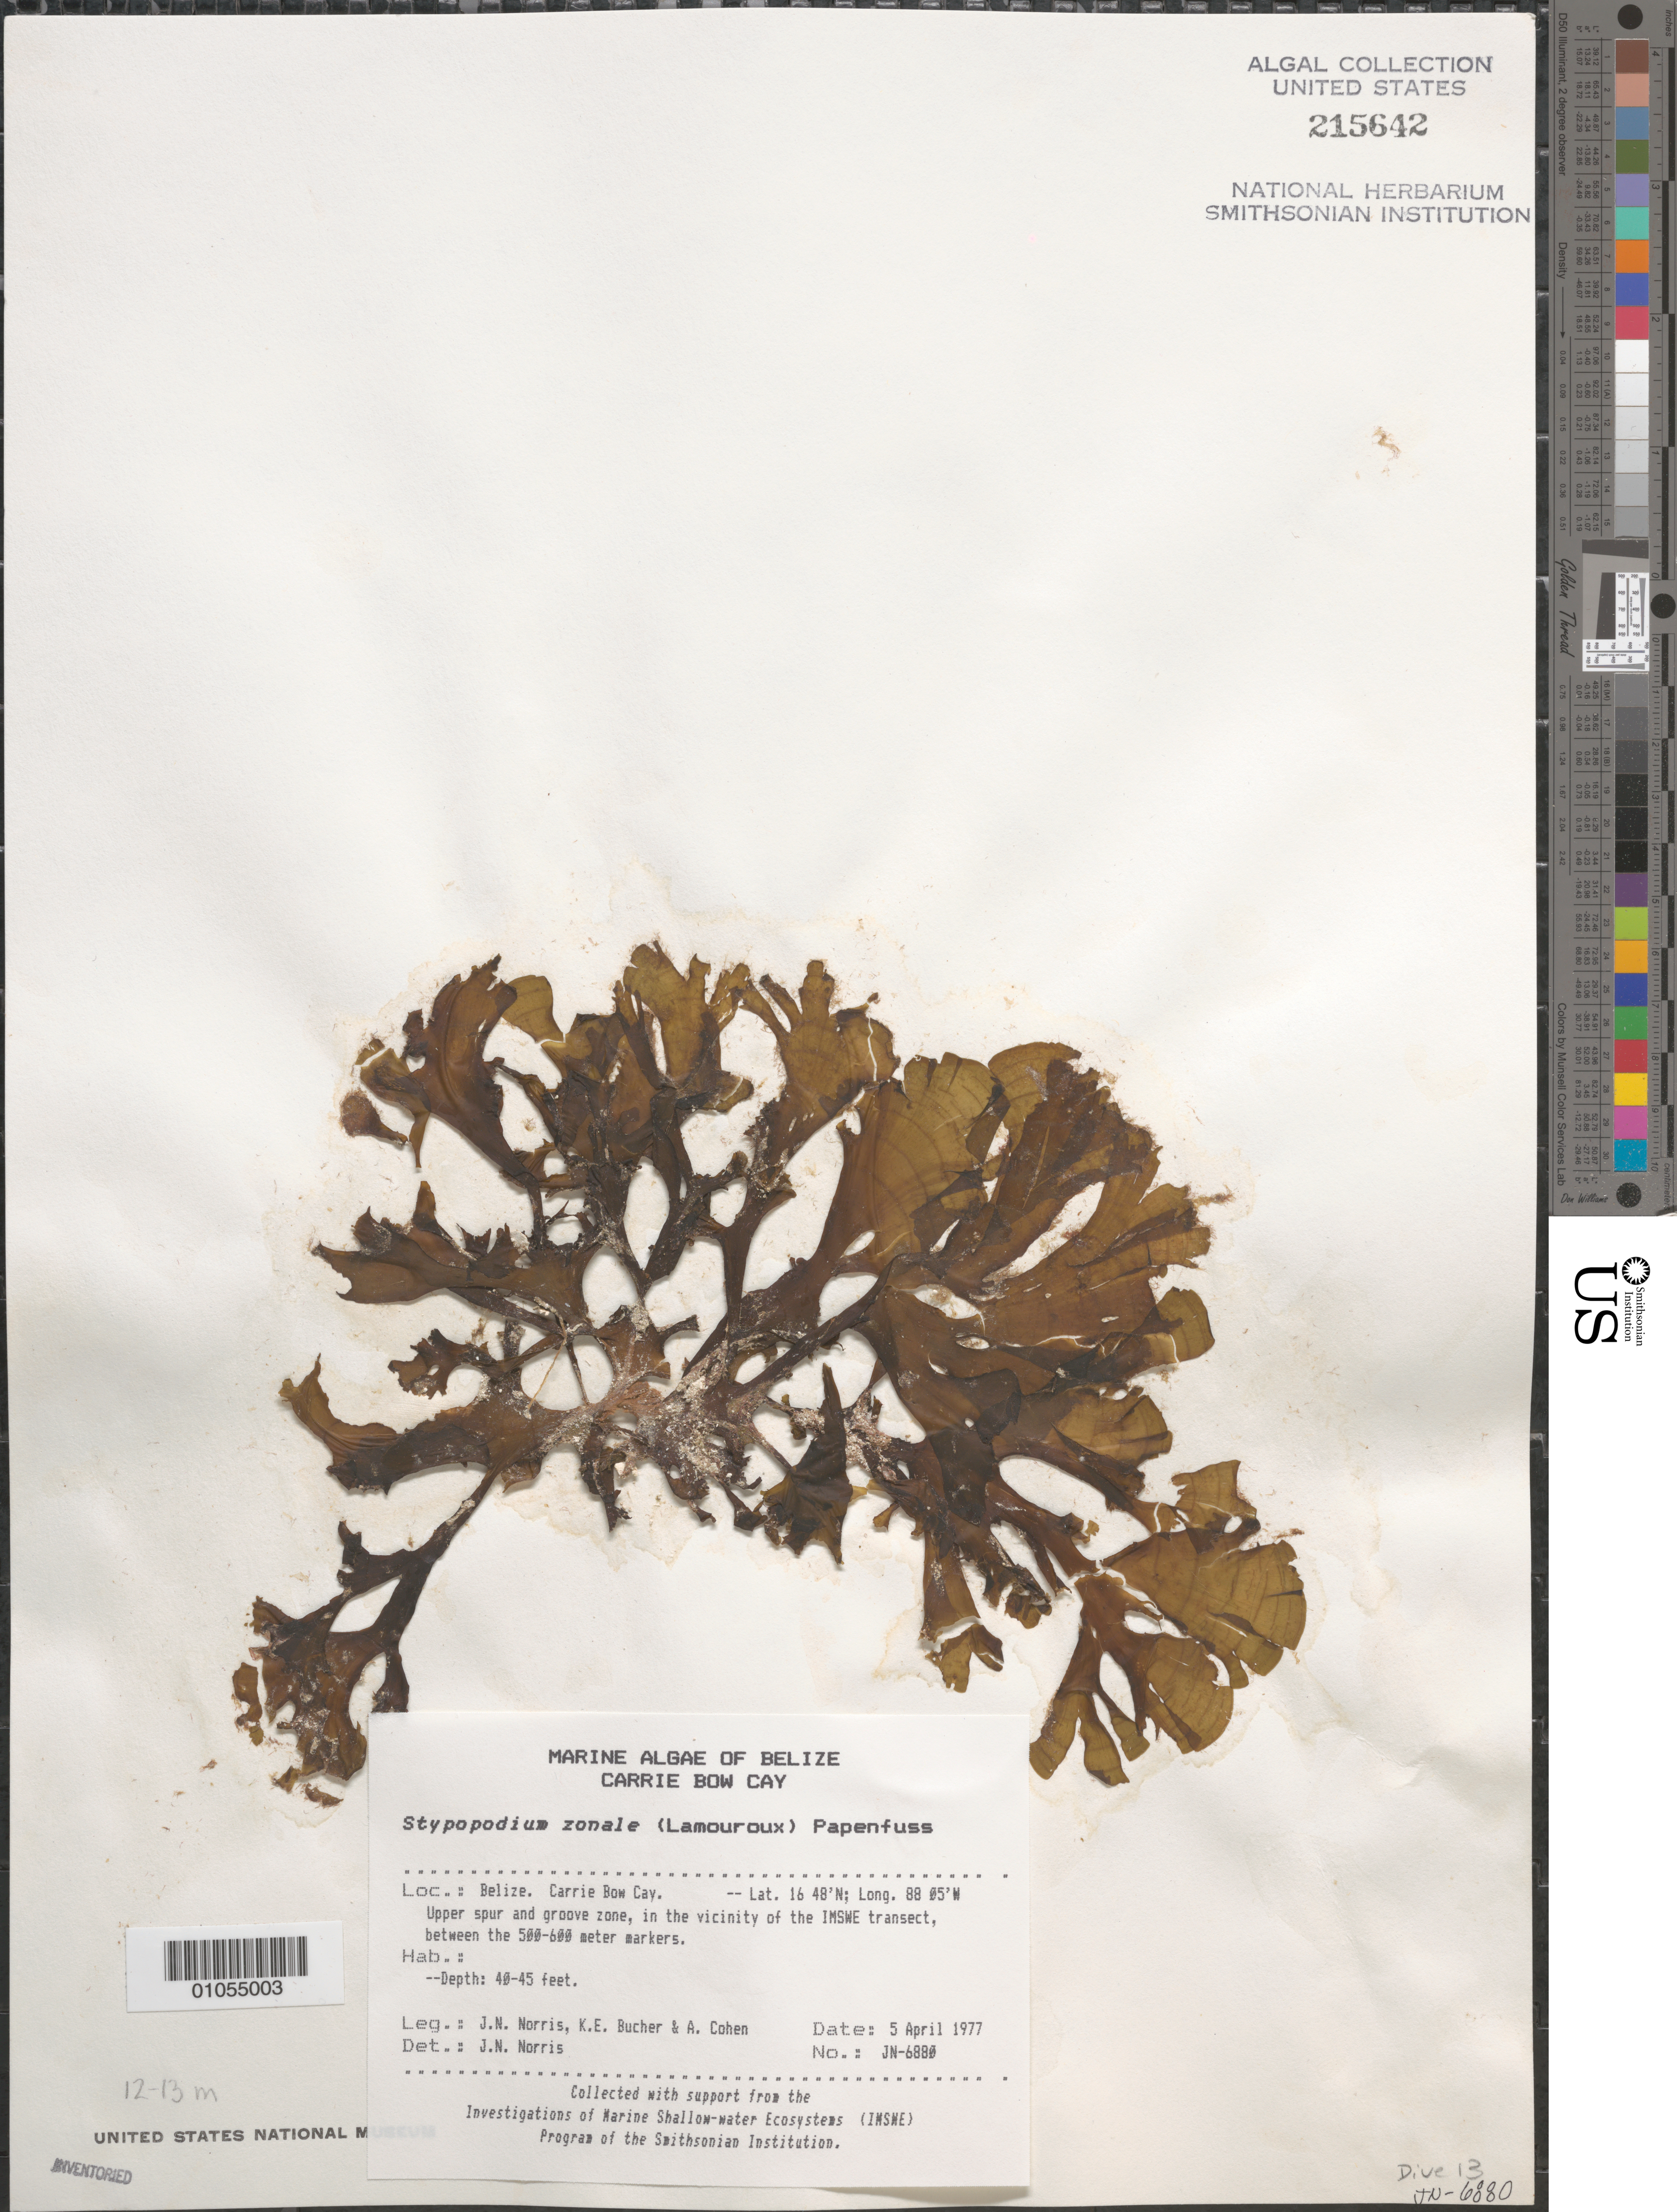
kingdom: Chromista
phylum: Ochrophyta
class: Phaeophyceae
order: Dictyotales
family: Dictyotaceae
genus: Stypopodium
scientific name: Stypopodium zonale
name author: (J.V.Lamouroux) Papenf.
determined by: Norris, James N.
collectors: J. N. Norris, K. E. Bucher & A. Cohen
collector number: JN-6880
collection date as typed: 05 Apr 1977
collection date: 1977-04-05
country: Belize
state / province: Stann Creek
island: Carrie Bow Cay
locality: Upper spur and groove zone in the vicinity of the IMSWE transect, between the 500-600 meter markers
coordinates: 16 48' N, 88 05' W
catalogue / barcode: US 215642